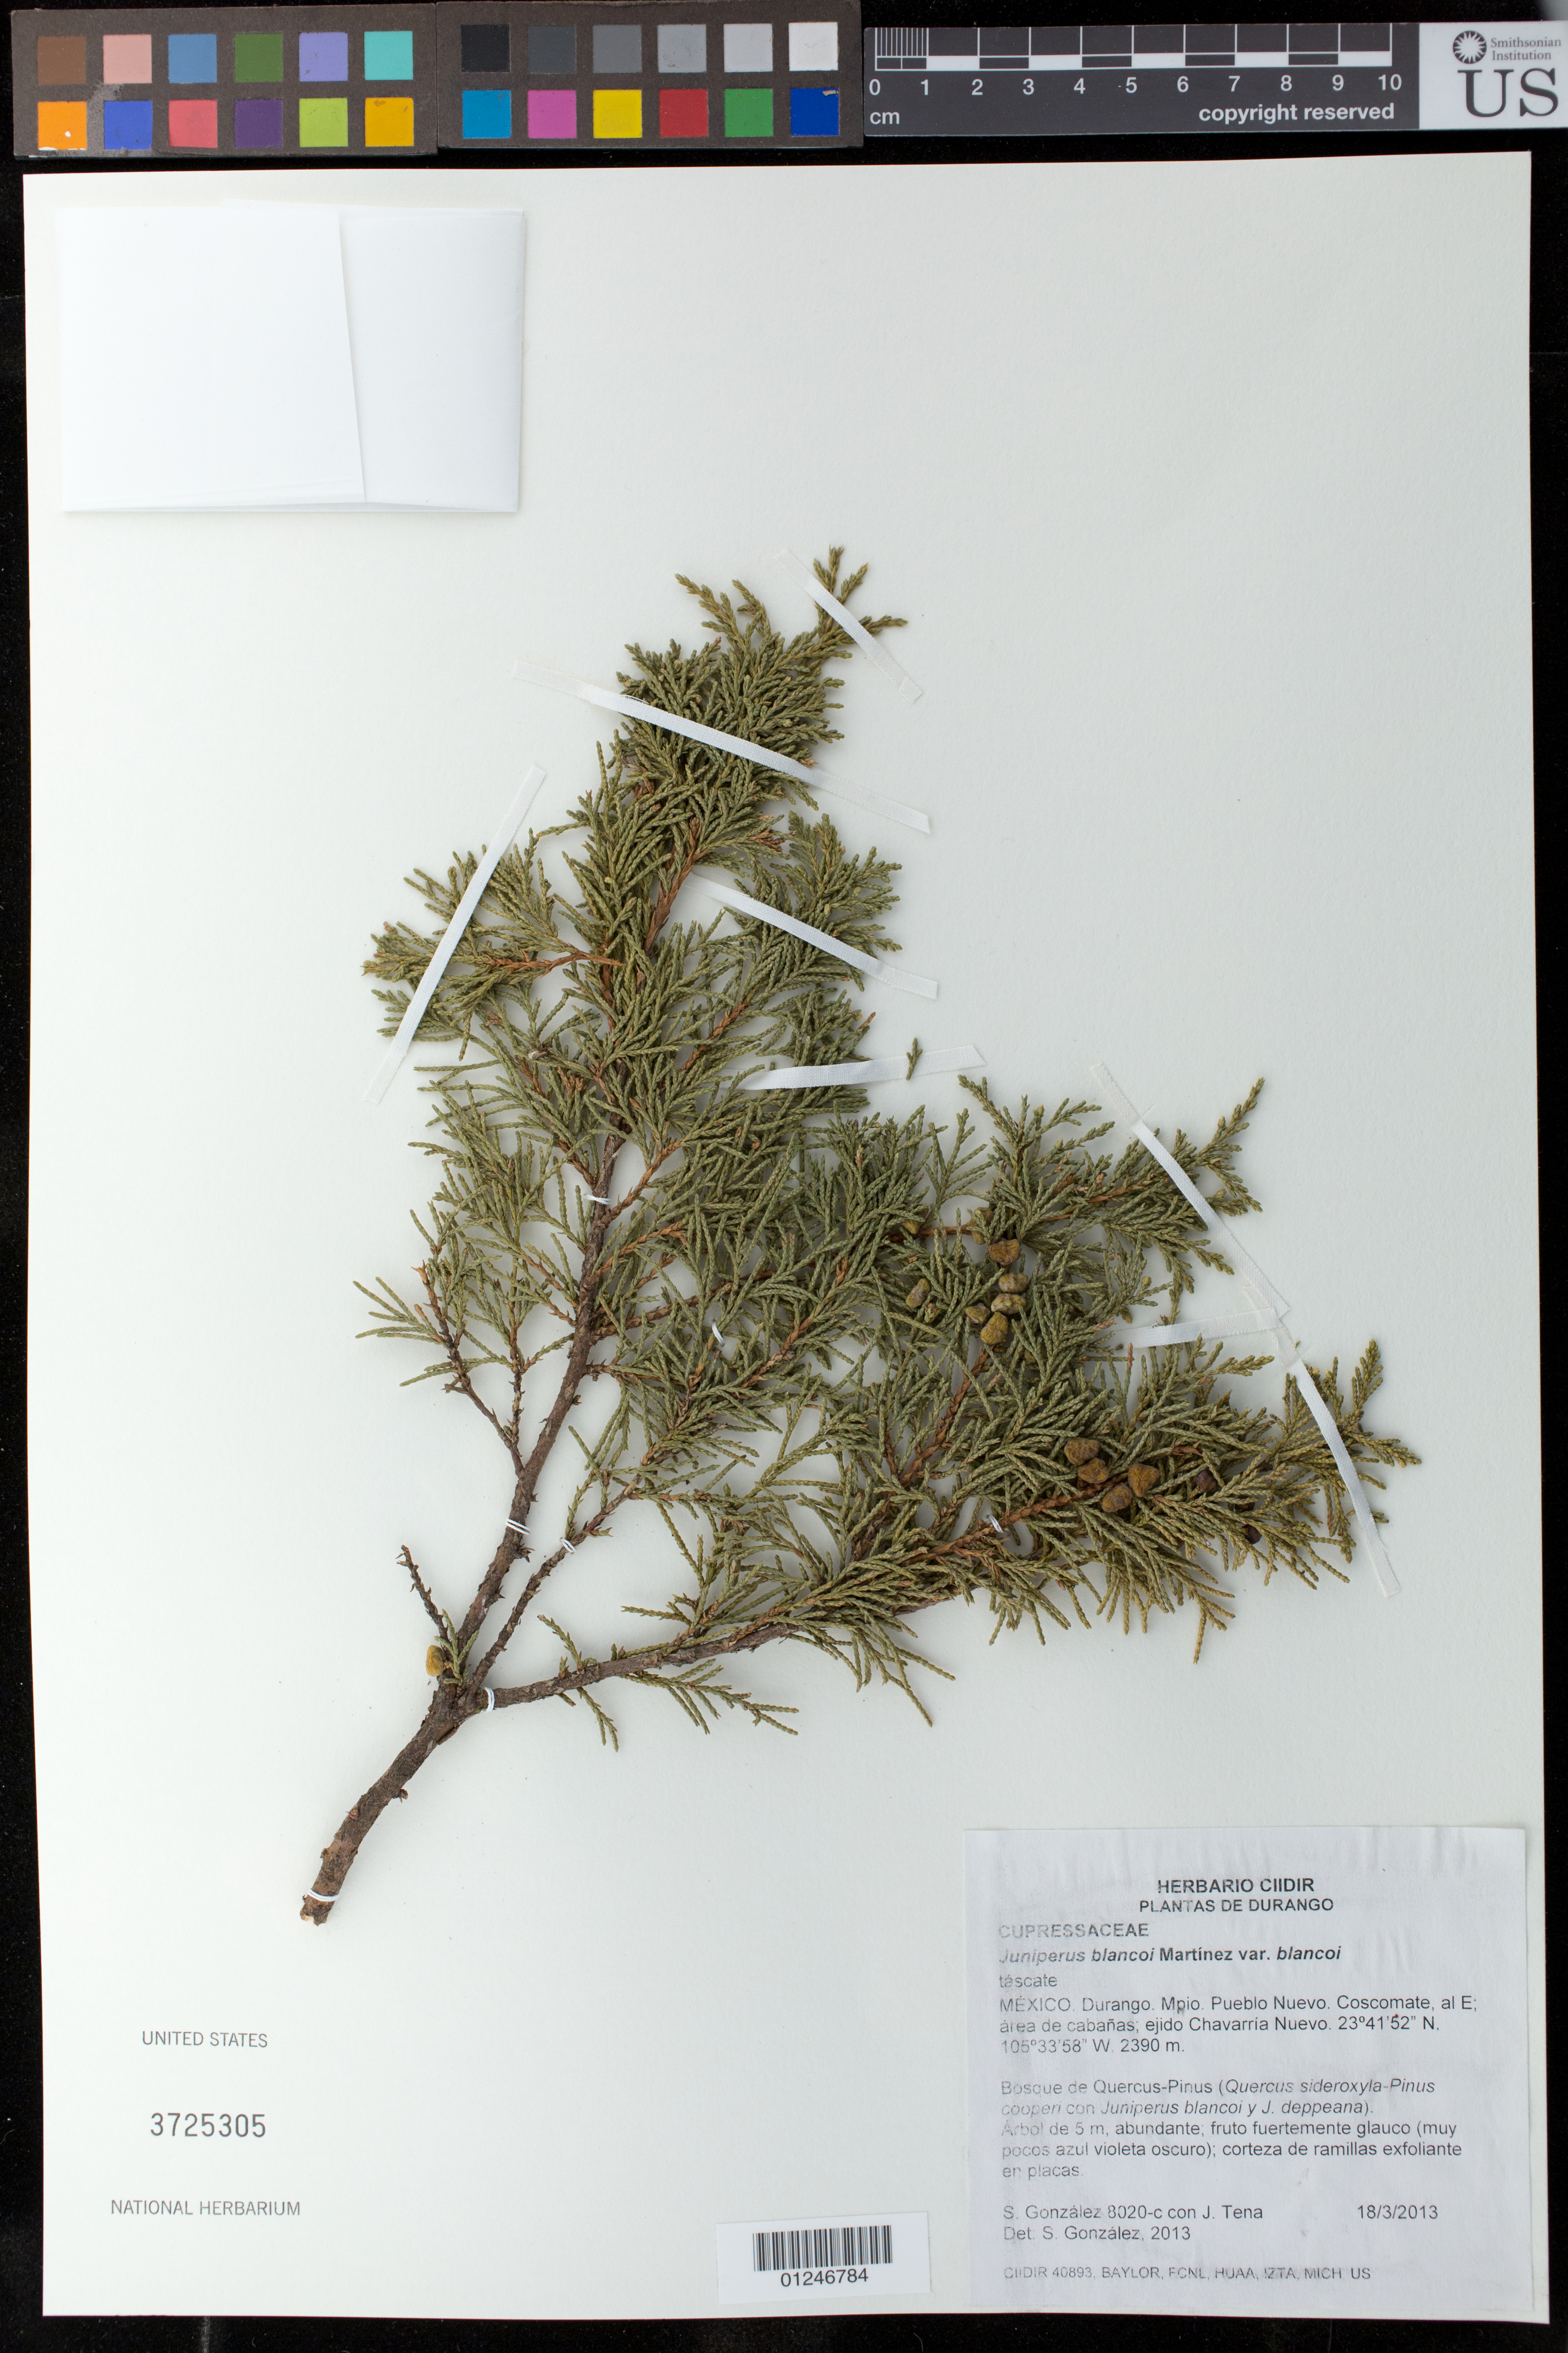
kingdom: Plantae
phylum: Tracheophyta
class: Pinopsida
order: Pinales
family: Cupressaceae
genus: Juniperus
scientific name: Juniperus blancoi var. blancoi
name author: Martínez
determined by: González, S.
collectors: S. González & J. Tena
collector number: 8020-c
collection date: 2013-03-18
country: Mexico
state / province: Durango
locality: Mpio. Coscomate, al E. area de cabanas; ejido Chavarria Nuevo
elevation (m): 2390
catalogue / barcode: US 3725305